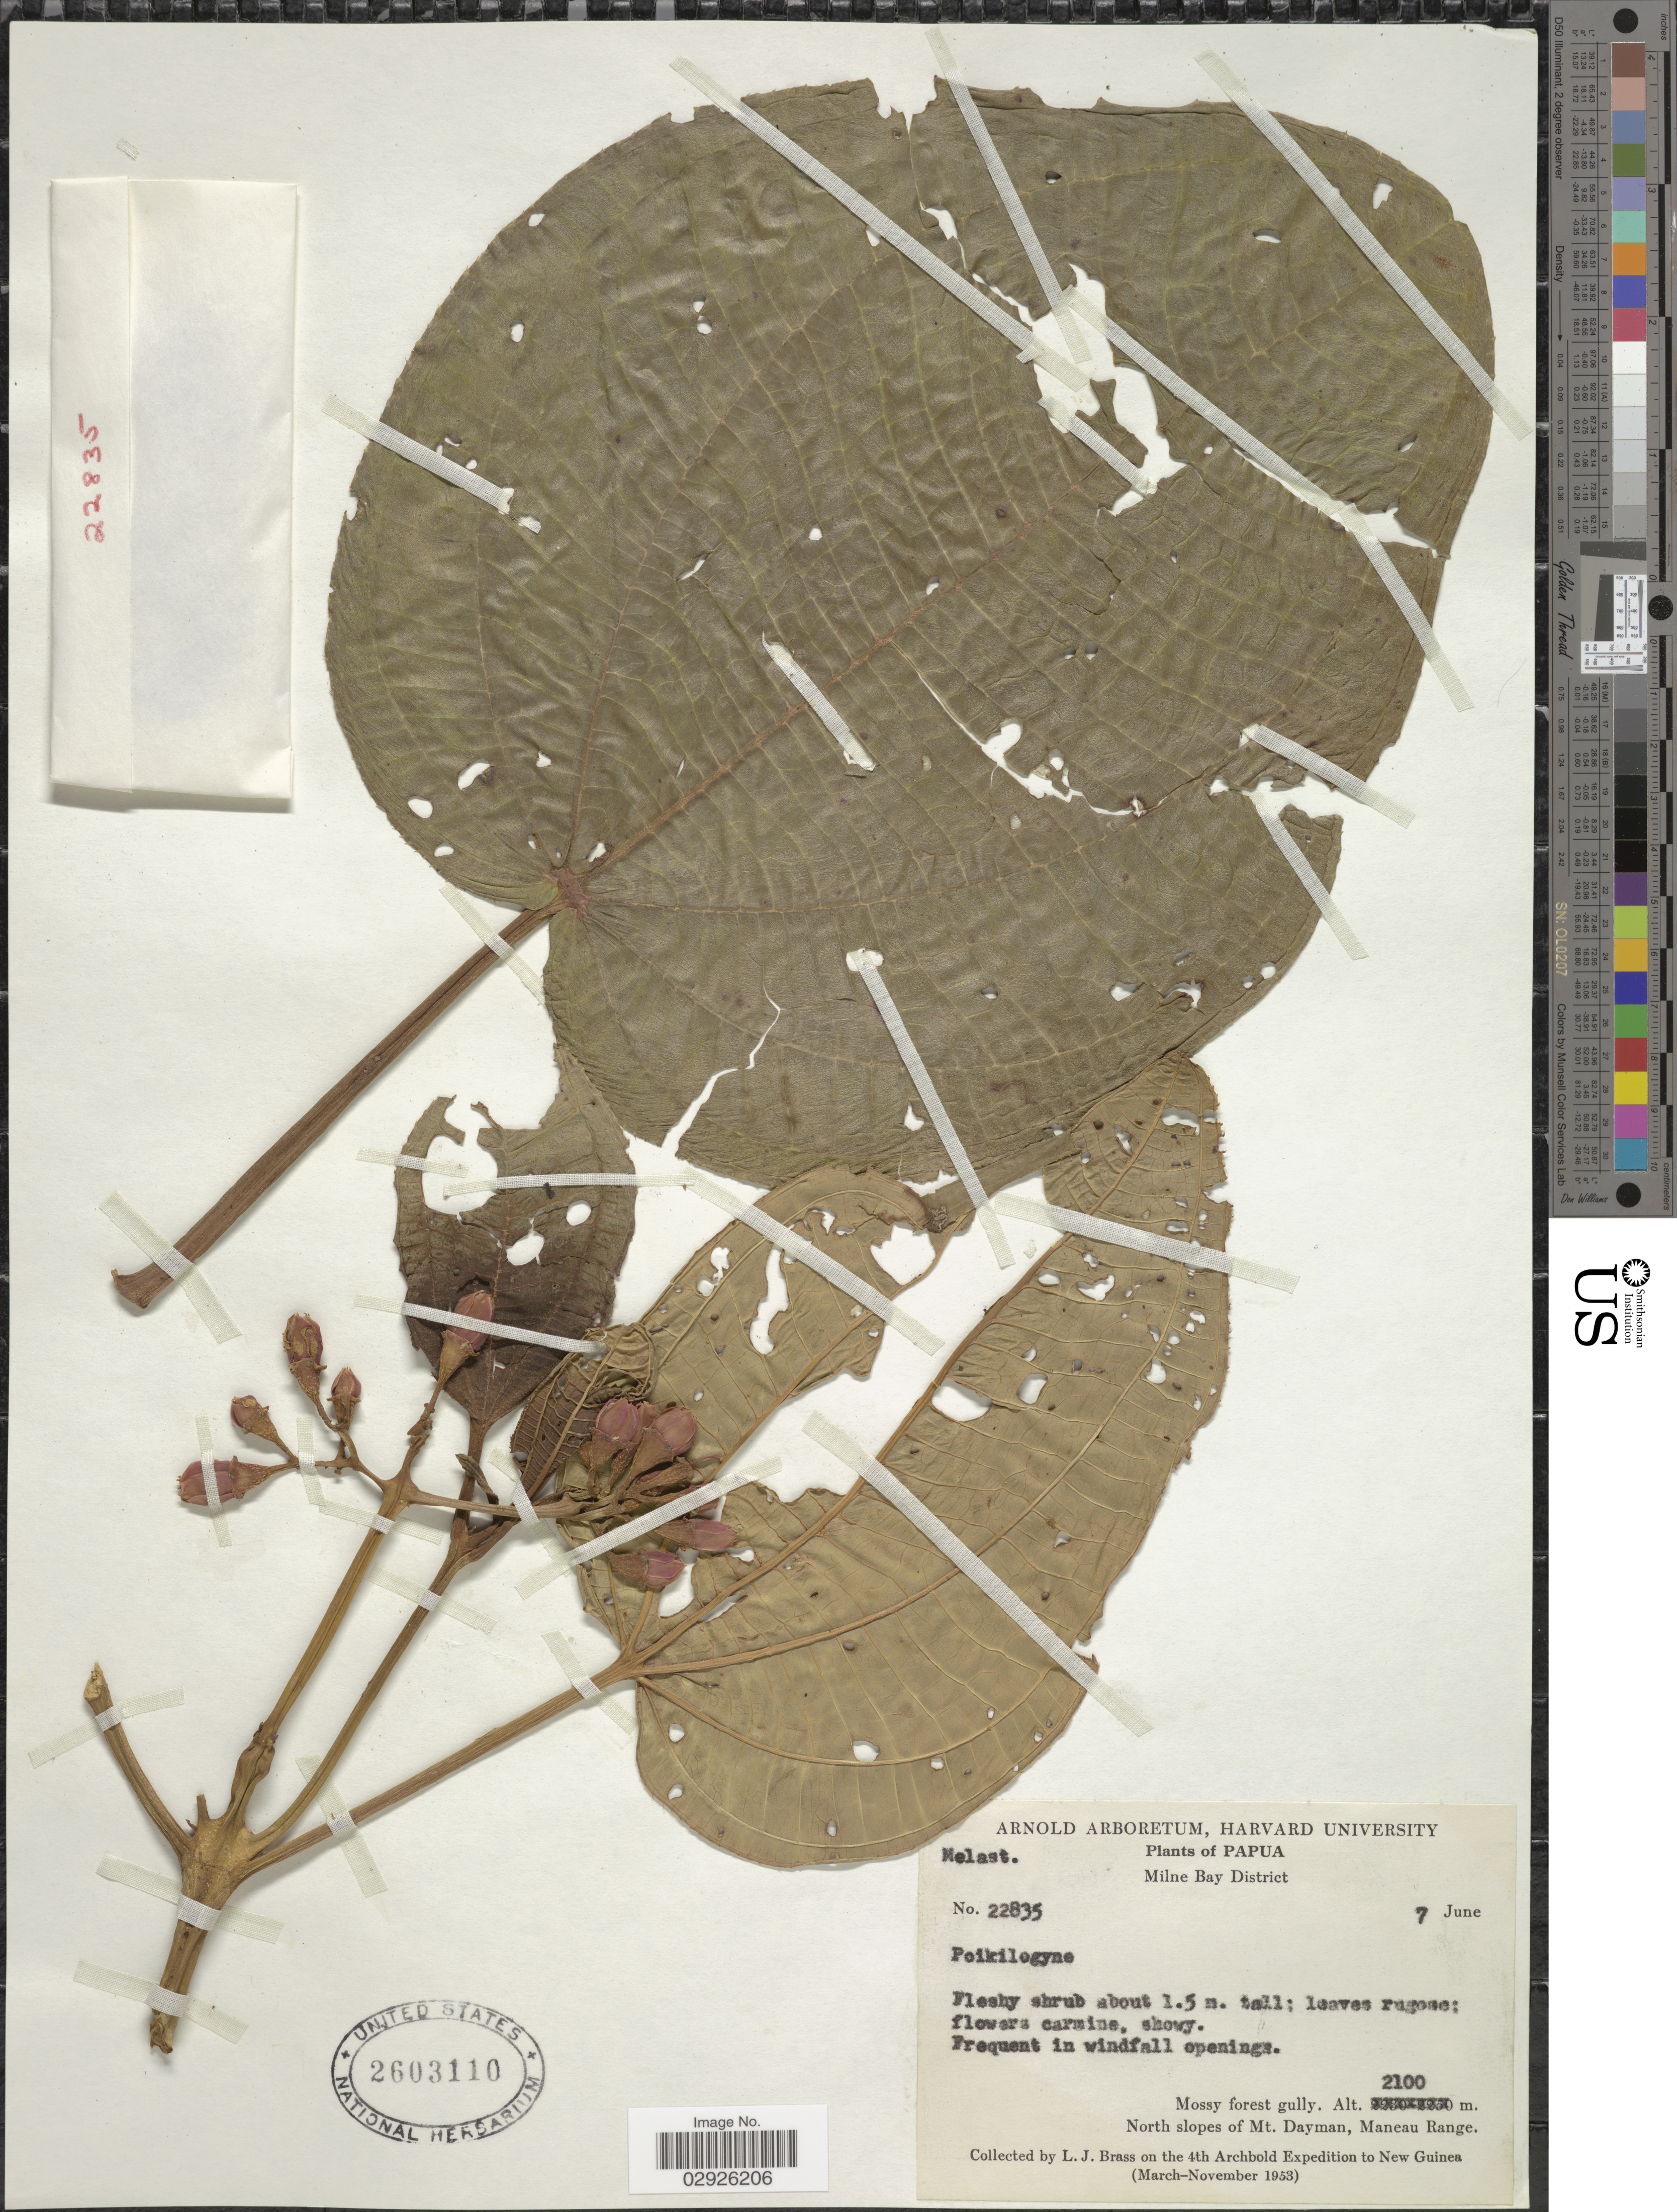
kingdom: Plantae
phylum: Tracheophyta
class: Magnoliopsida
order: Myrtales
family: Melastomataceae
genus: Poikilogyne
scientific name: Poikilogyne sp.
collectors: L. J. Brass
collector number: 22835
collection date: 1953-06-07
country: Papua New Guinea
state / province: Milne Bay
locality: Papua. Milne Bay District. North slopes of Mt. Dayman, Maneau Range.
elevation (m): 2100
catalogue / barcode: US 2603110